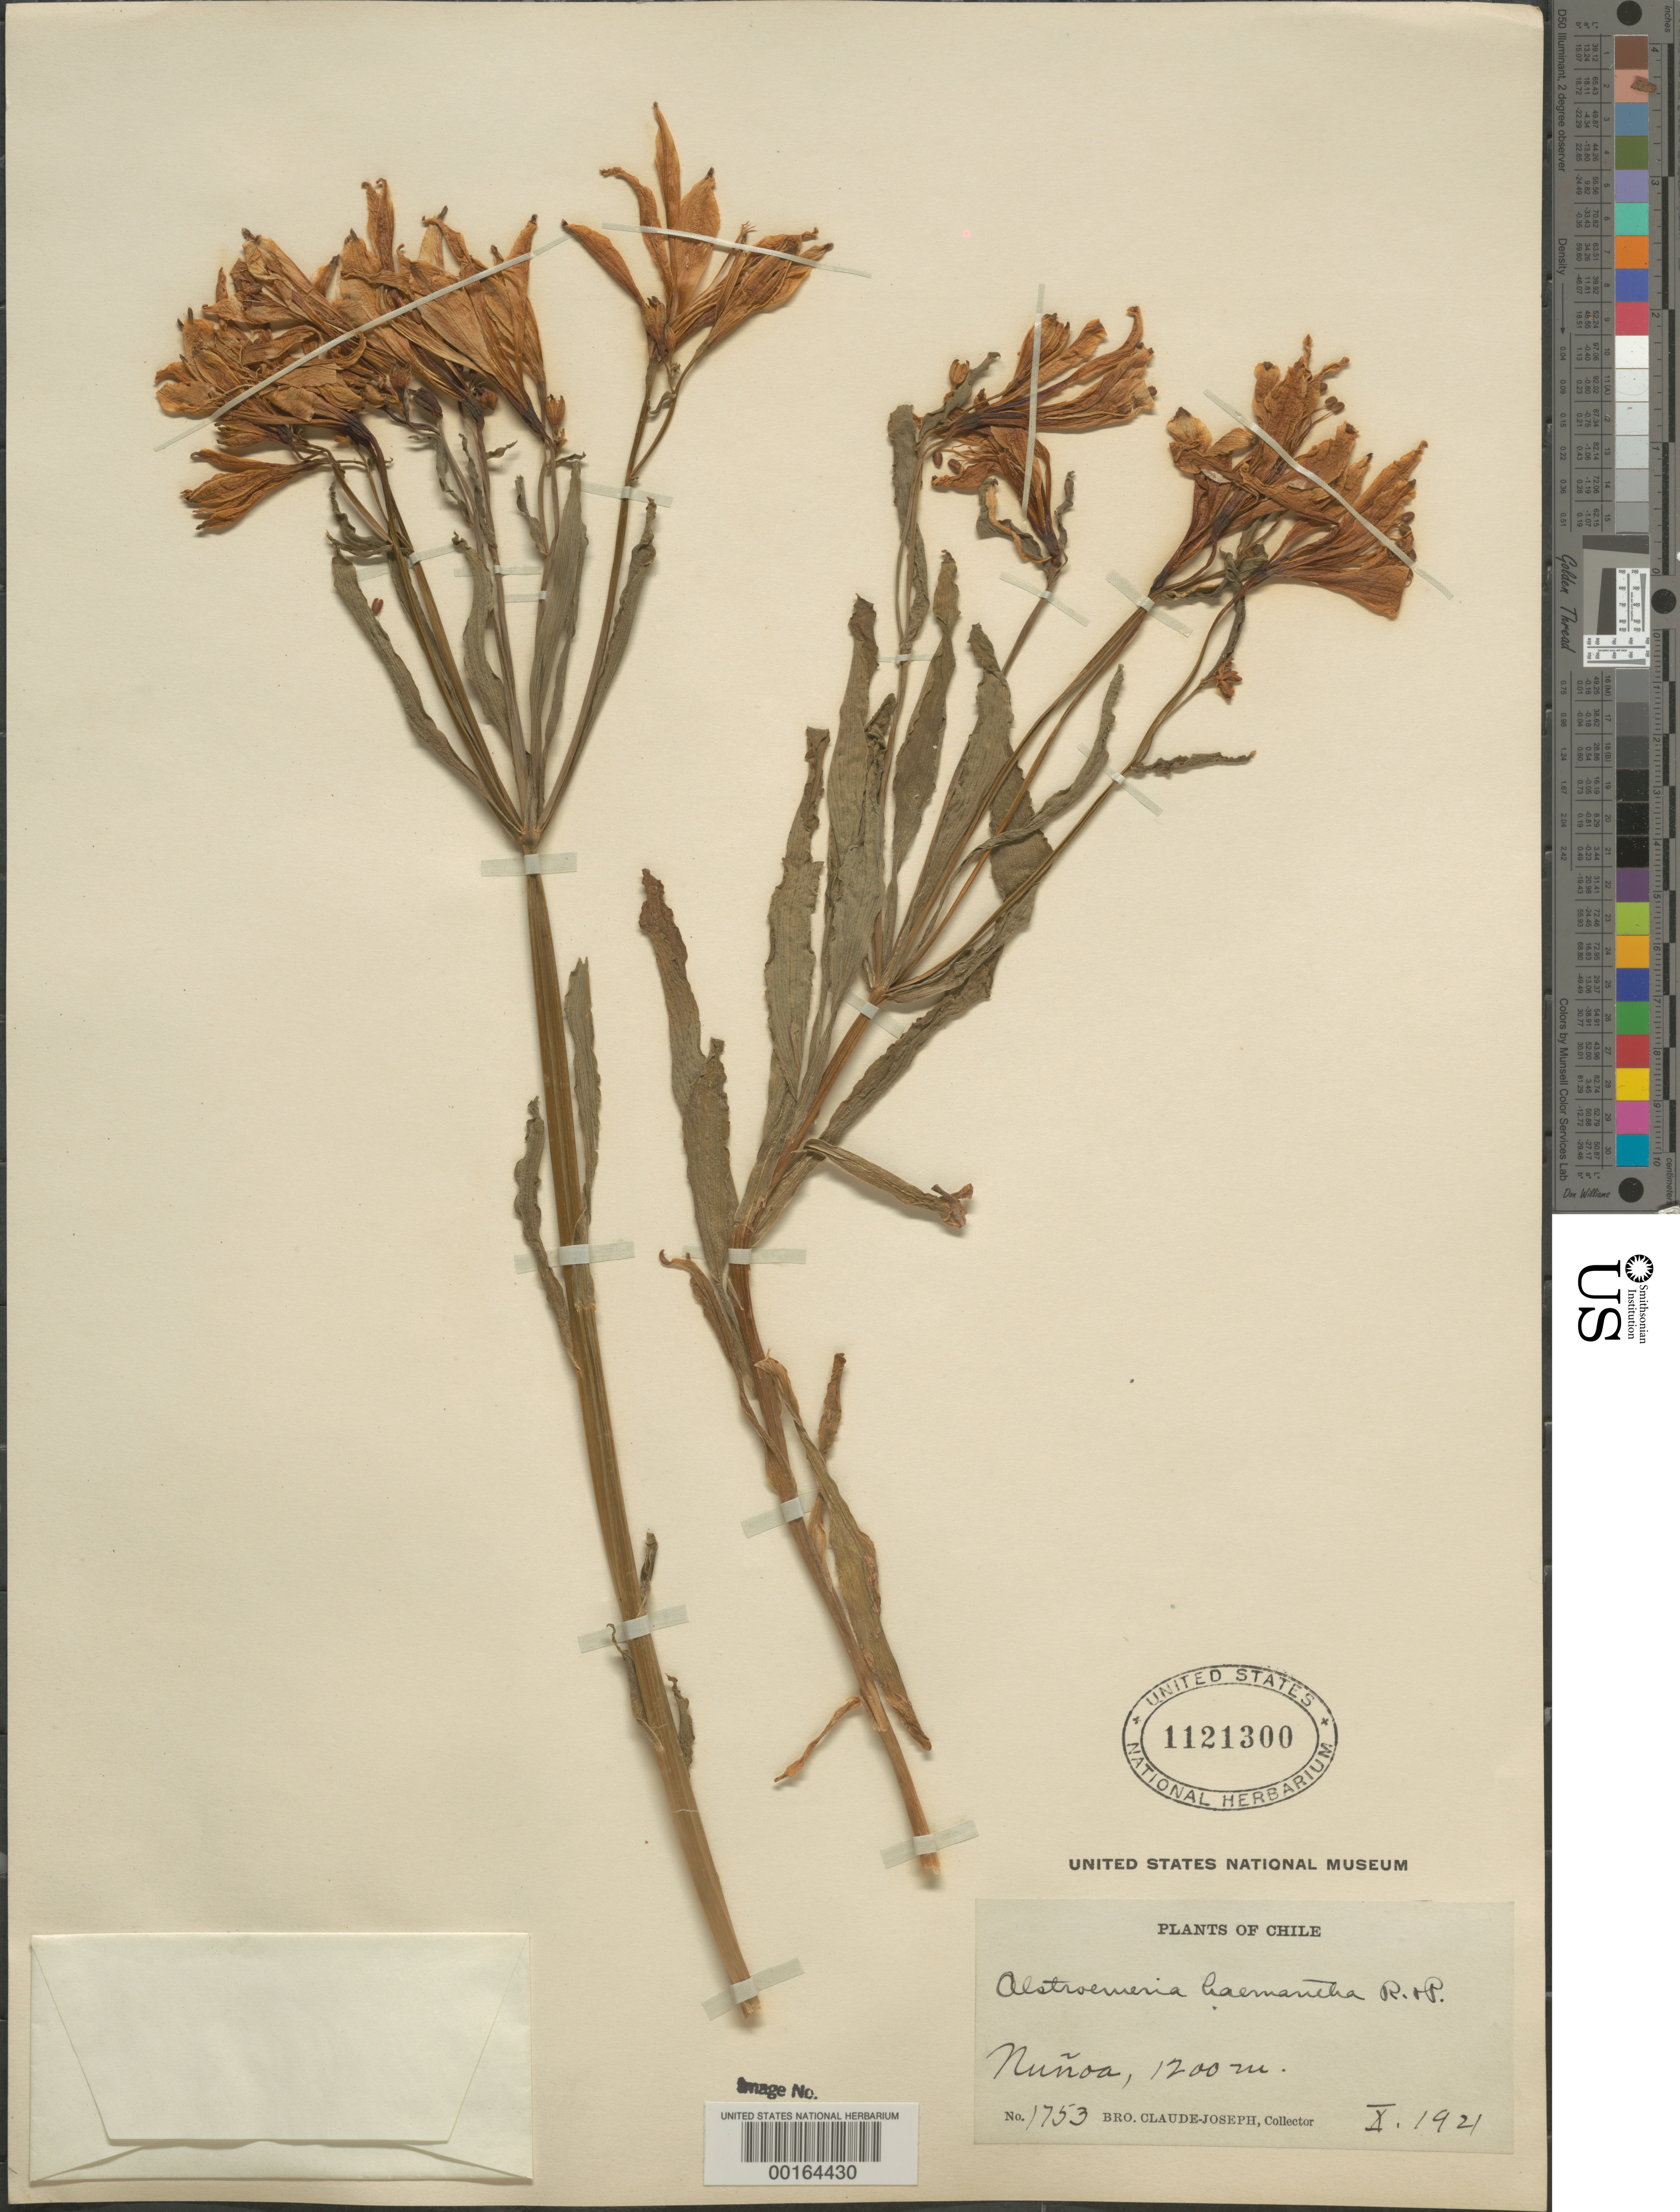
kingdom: Plantae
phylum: Tracheophyta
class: Liliopsida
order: Liliales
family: Alstroemeriaceae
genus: Alstroemeria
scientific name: Alstroemeria haemantha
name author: Ruiz & Pav.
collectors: Bro. Claude-Joseph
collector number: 1753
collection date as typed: Oct 1921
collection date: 1921-10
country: Chile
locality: Nunoa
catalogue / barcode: US 1121300